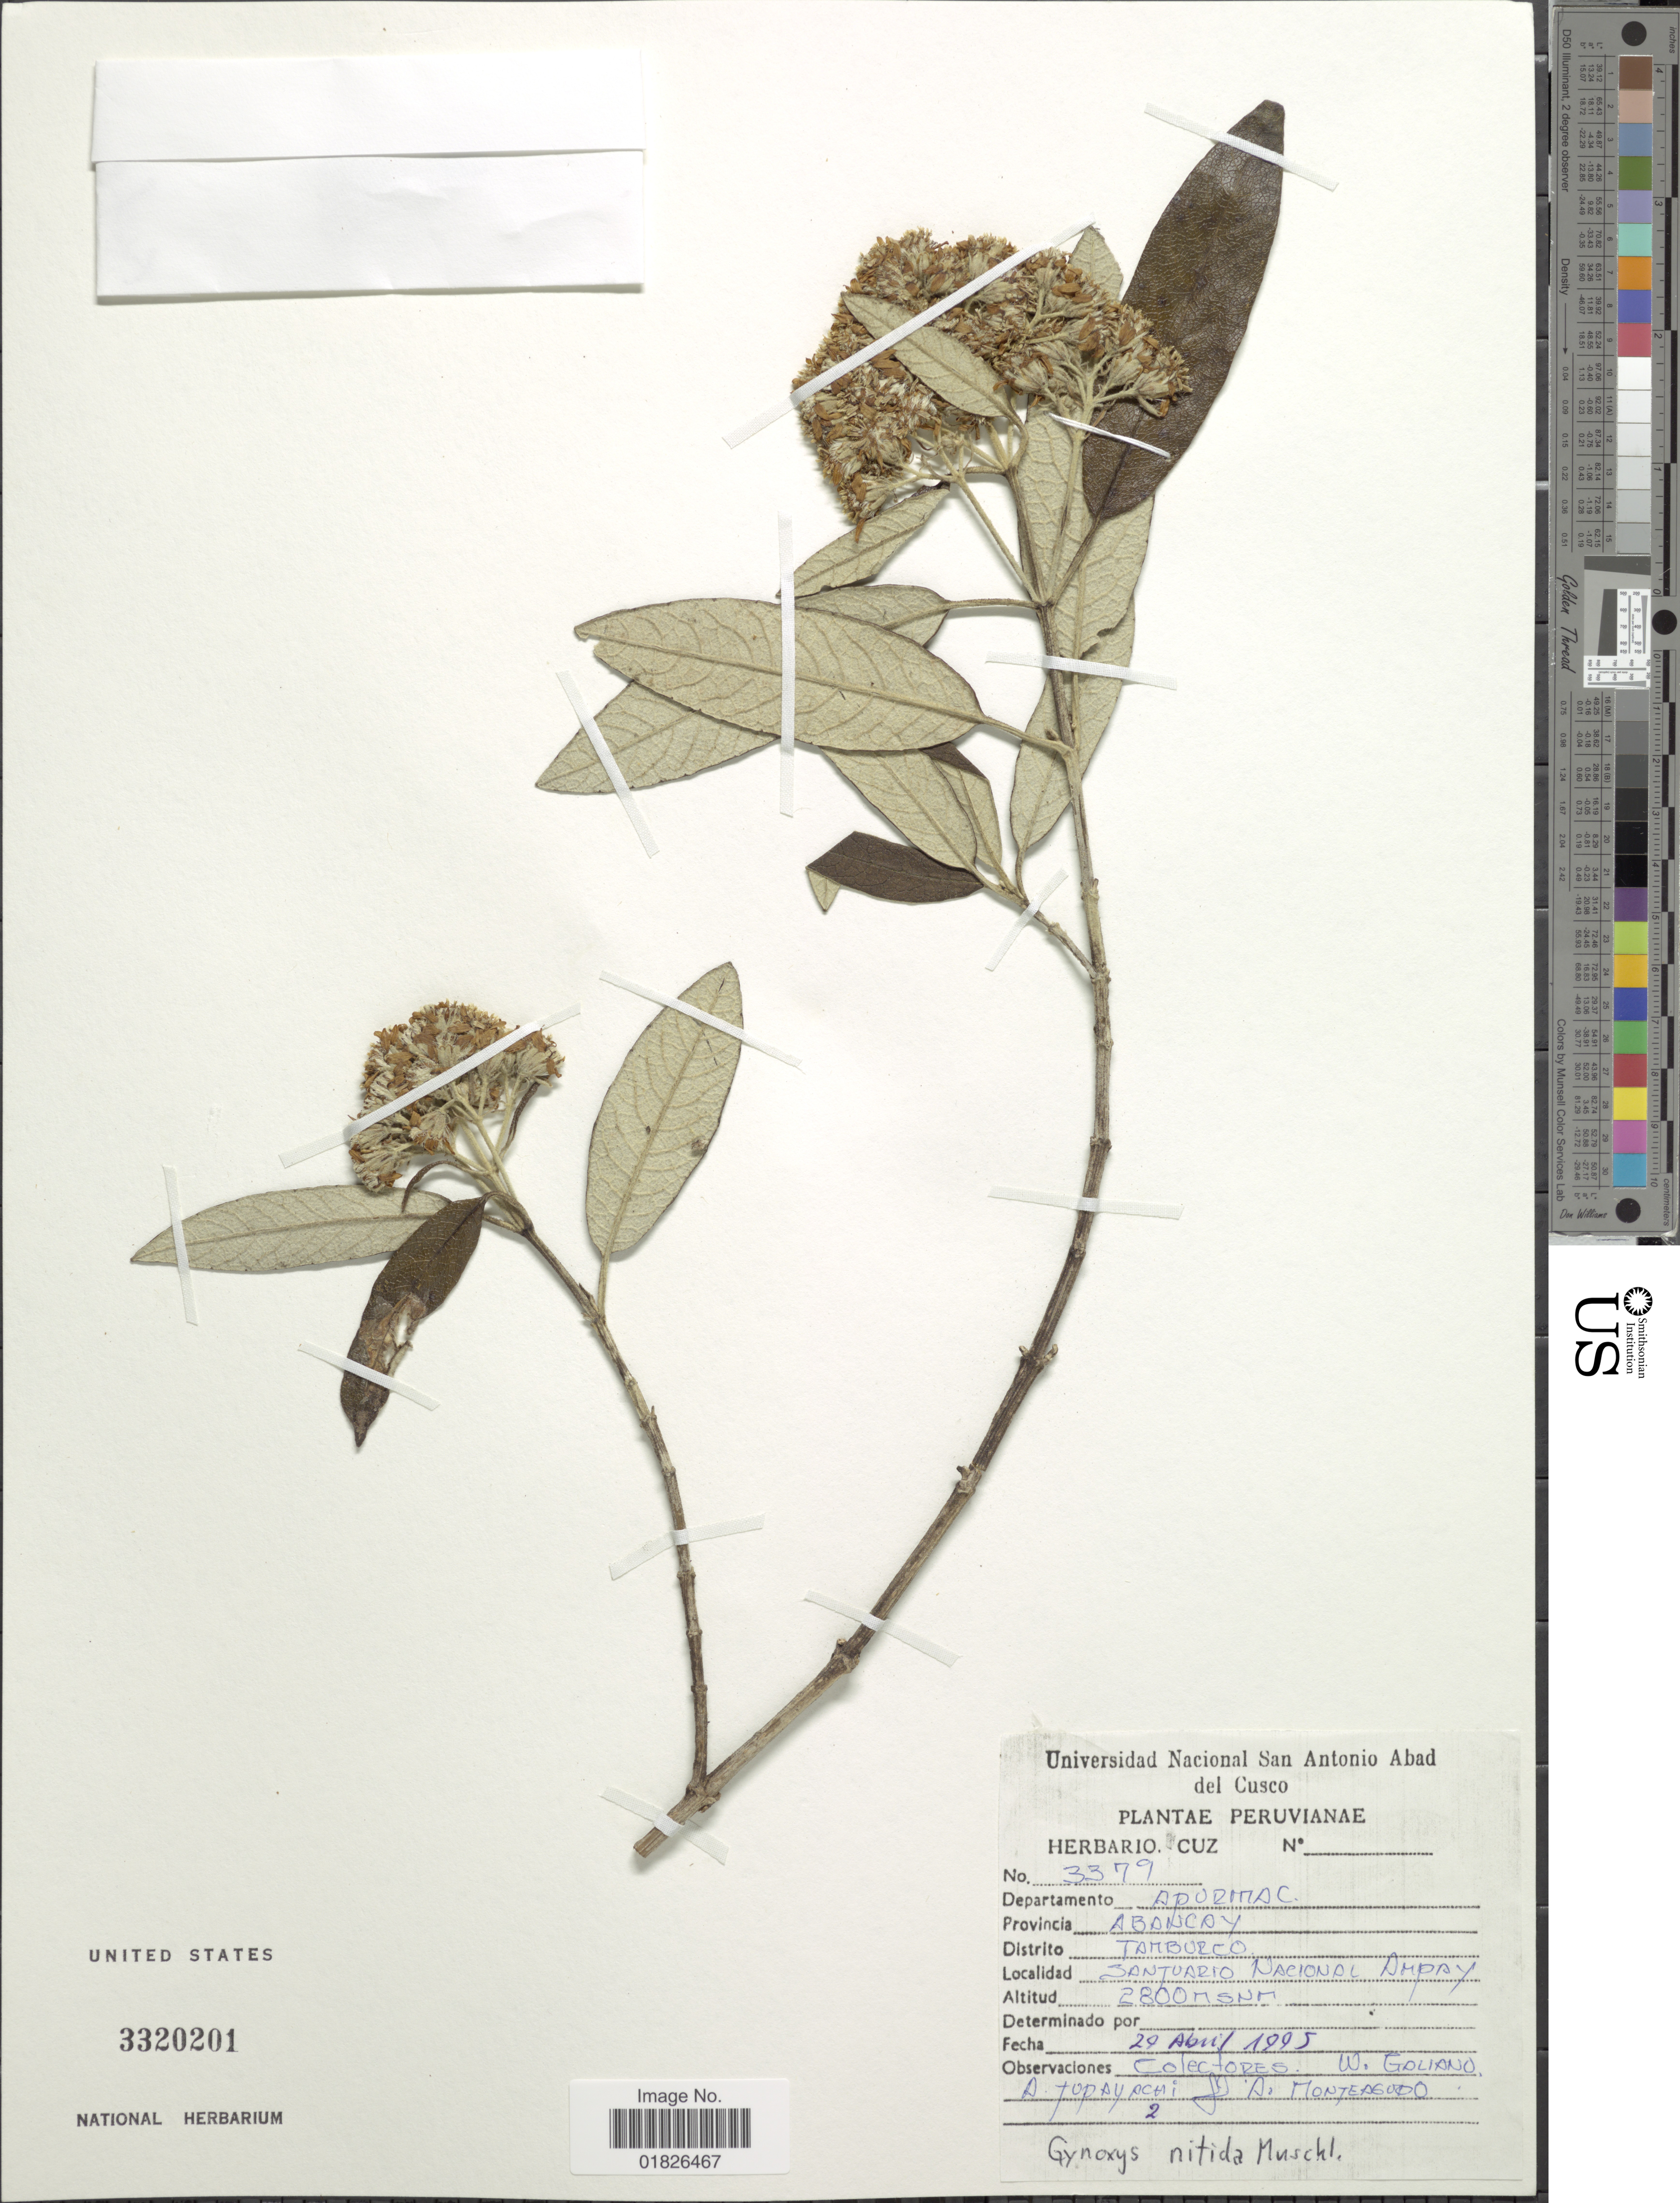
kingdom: Plantae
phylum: Tracheophyta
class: Magnoliopsida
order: Asterales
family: Asteraceae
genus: Gynoxys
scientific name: Gynoxys nitida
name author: Muschl.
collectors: W. Galiano, A. Tupayachi H. & A. Monteagudo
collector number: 3379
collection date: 1995-04-29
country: Peru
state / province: Apurímac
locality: Provincia Abancay, Distrito Tamburco, Santuario Nacional Ampay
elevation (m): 2800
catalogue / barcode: US 3320201